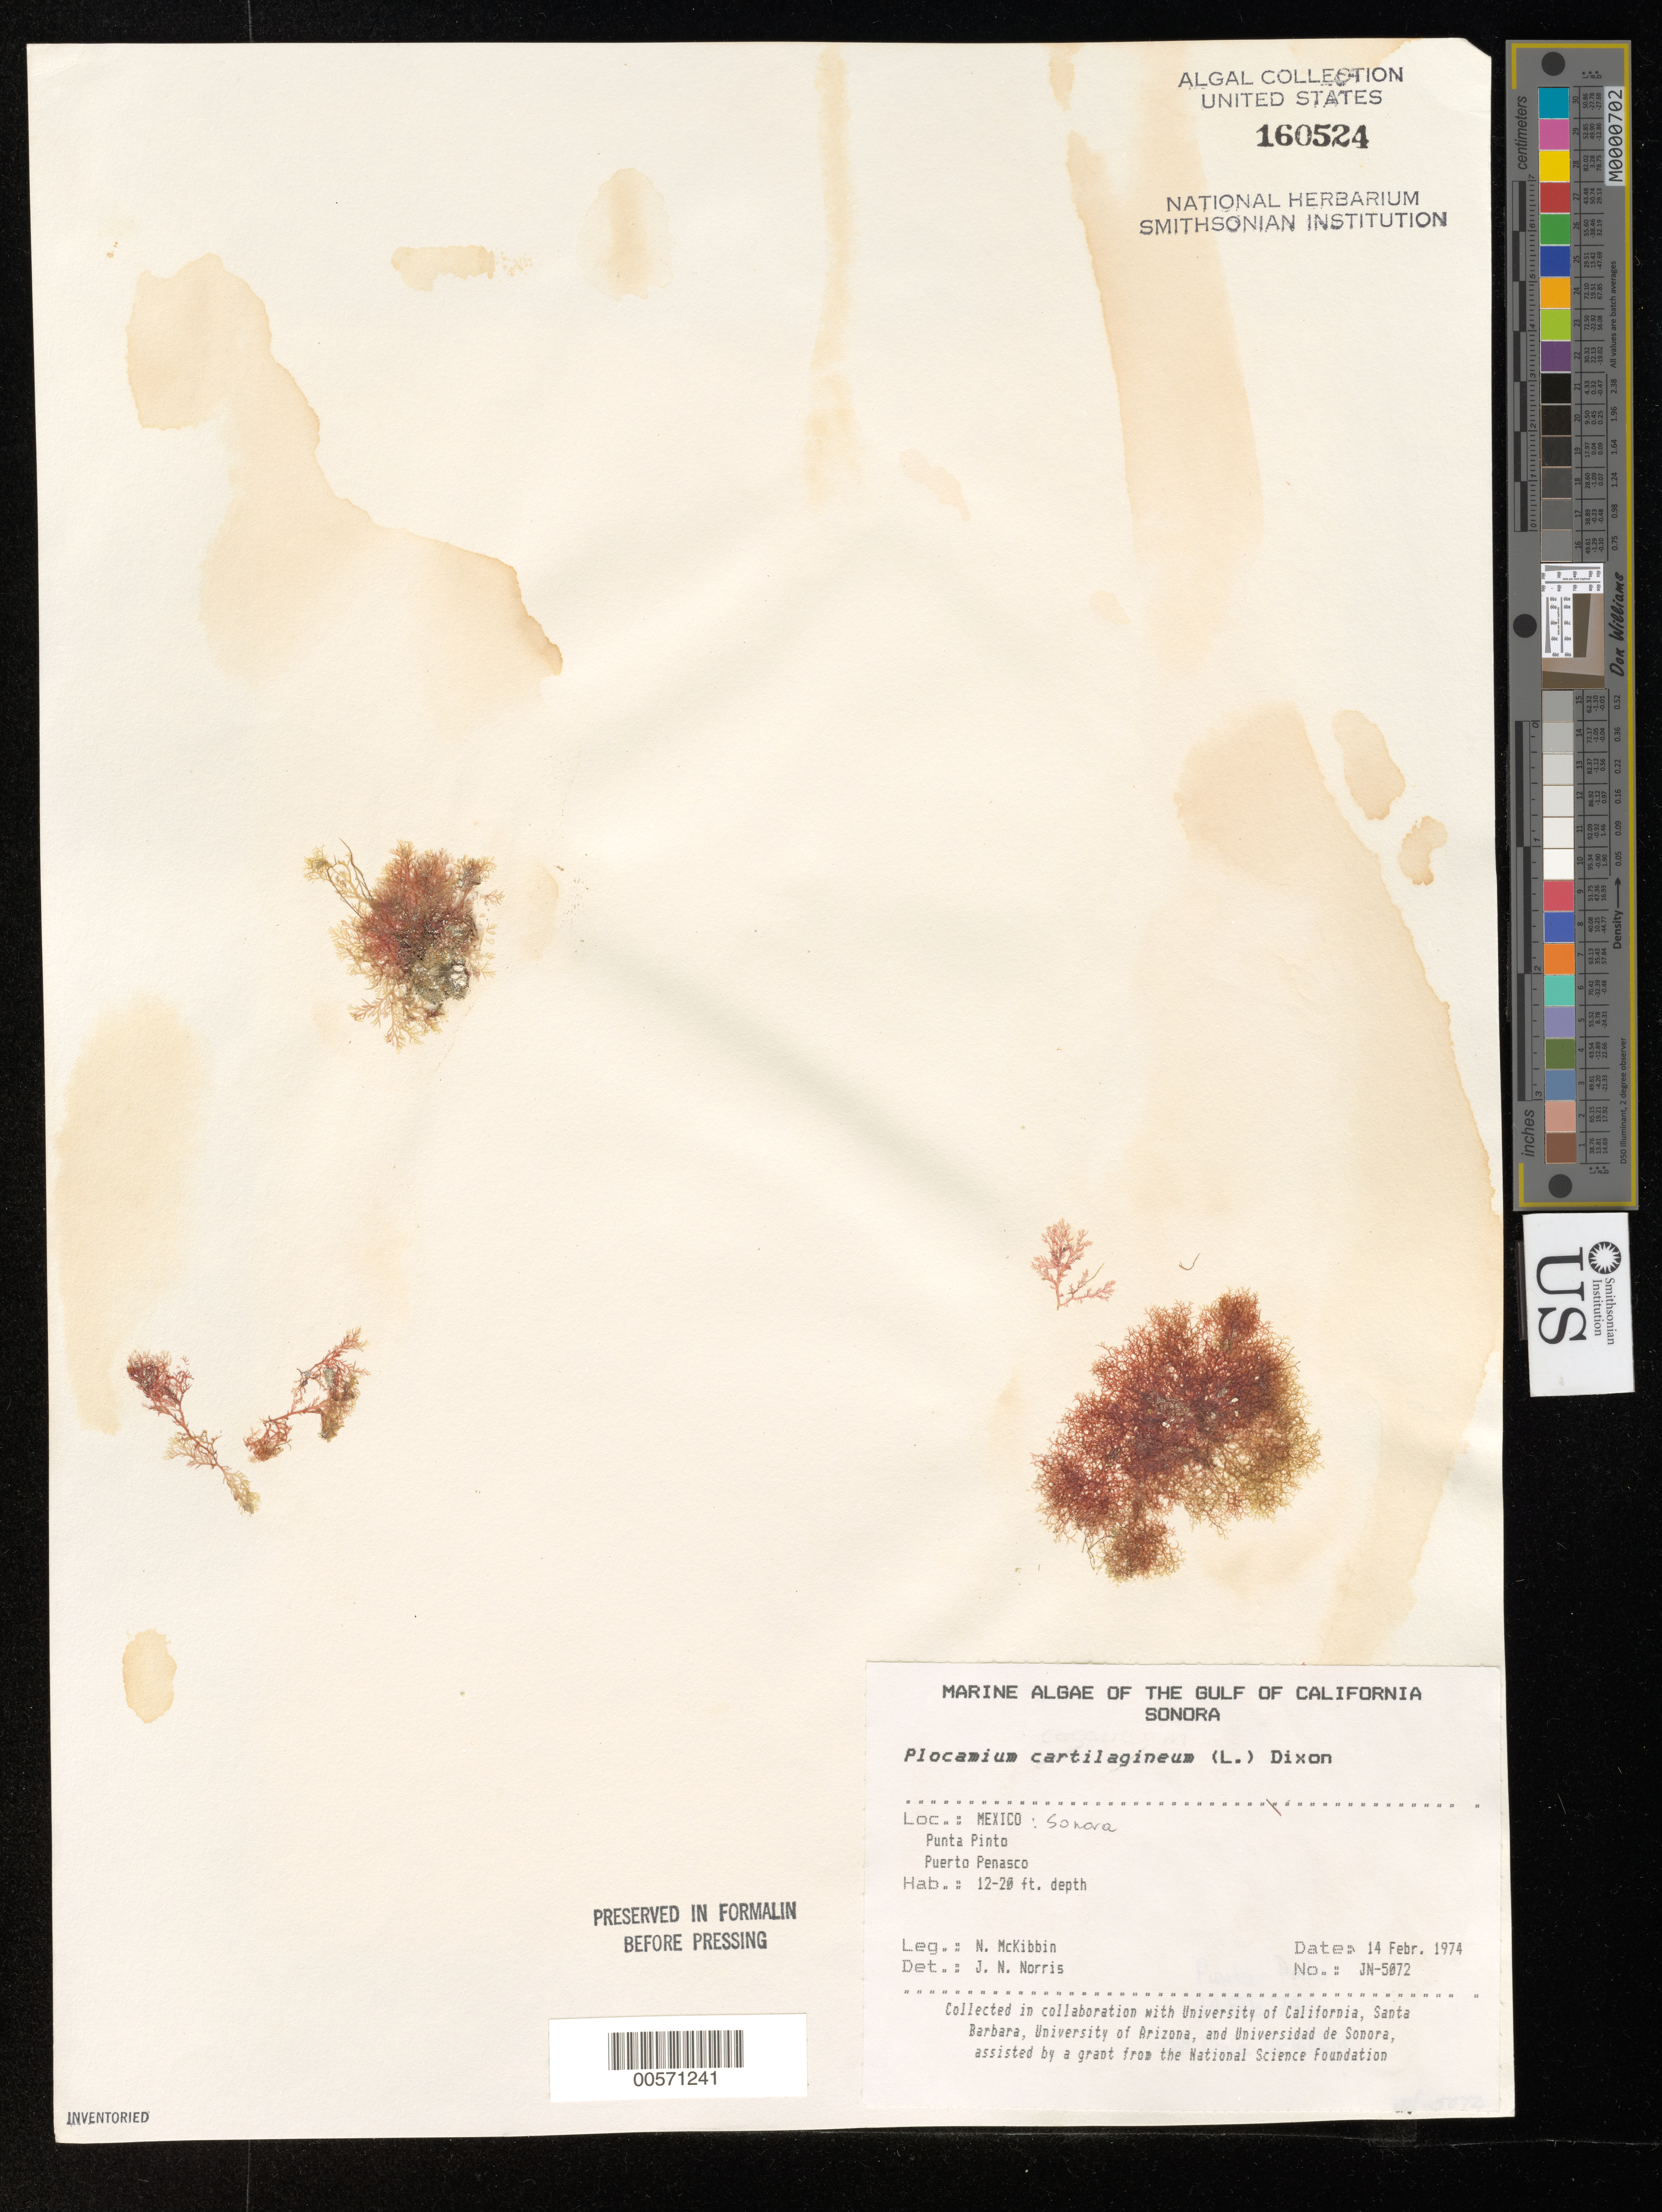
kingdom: Plantae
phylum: Rhodophyta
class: Florideophyceae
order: Plocamiales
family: Plocamiaceae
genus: Plocamium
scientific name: Plocamium cartilagineum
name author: (L.) P.S. Dixon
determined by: Norris, James N.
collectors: N. Mckibbin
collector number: Jn-5072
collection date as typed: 14 Feb 1974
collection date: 1974-02-14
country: Mexico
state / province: Sonora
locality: Punta Pinto, Puerto Penasco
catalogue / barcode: US 160524